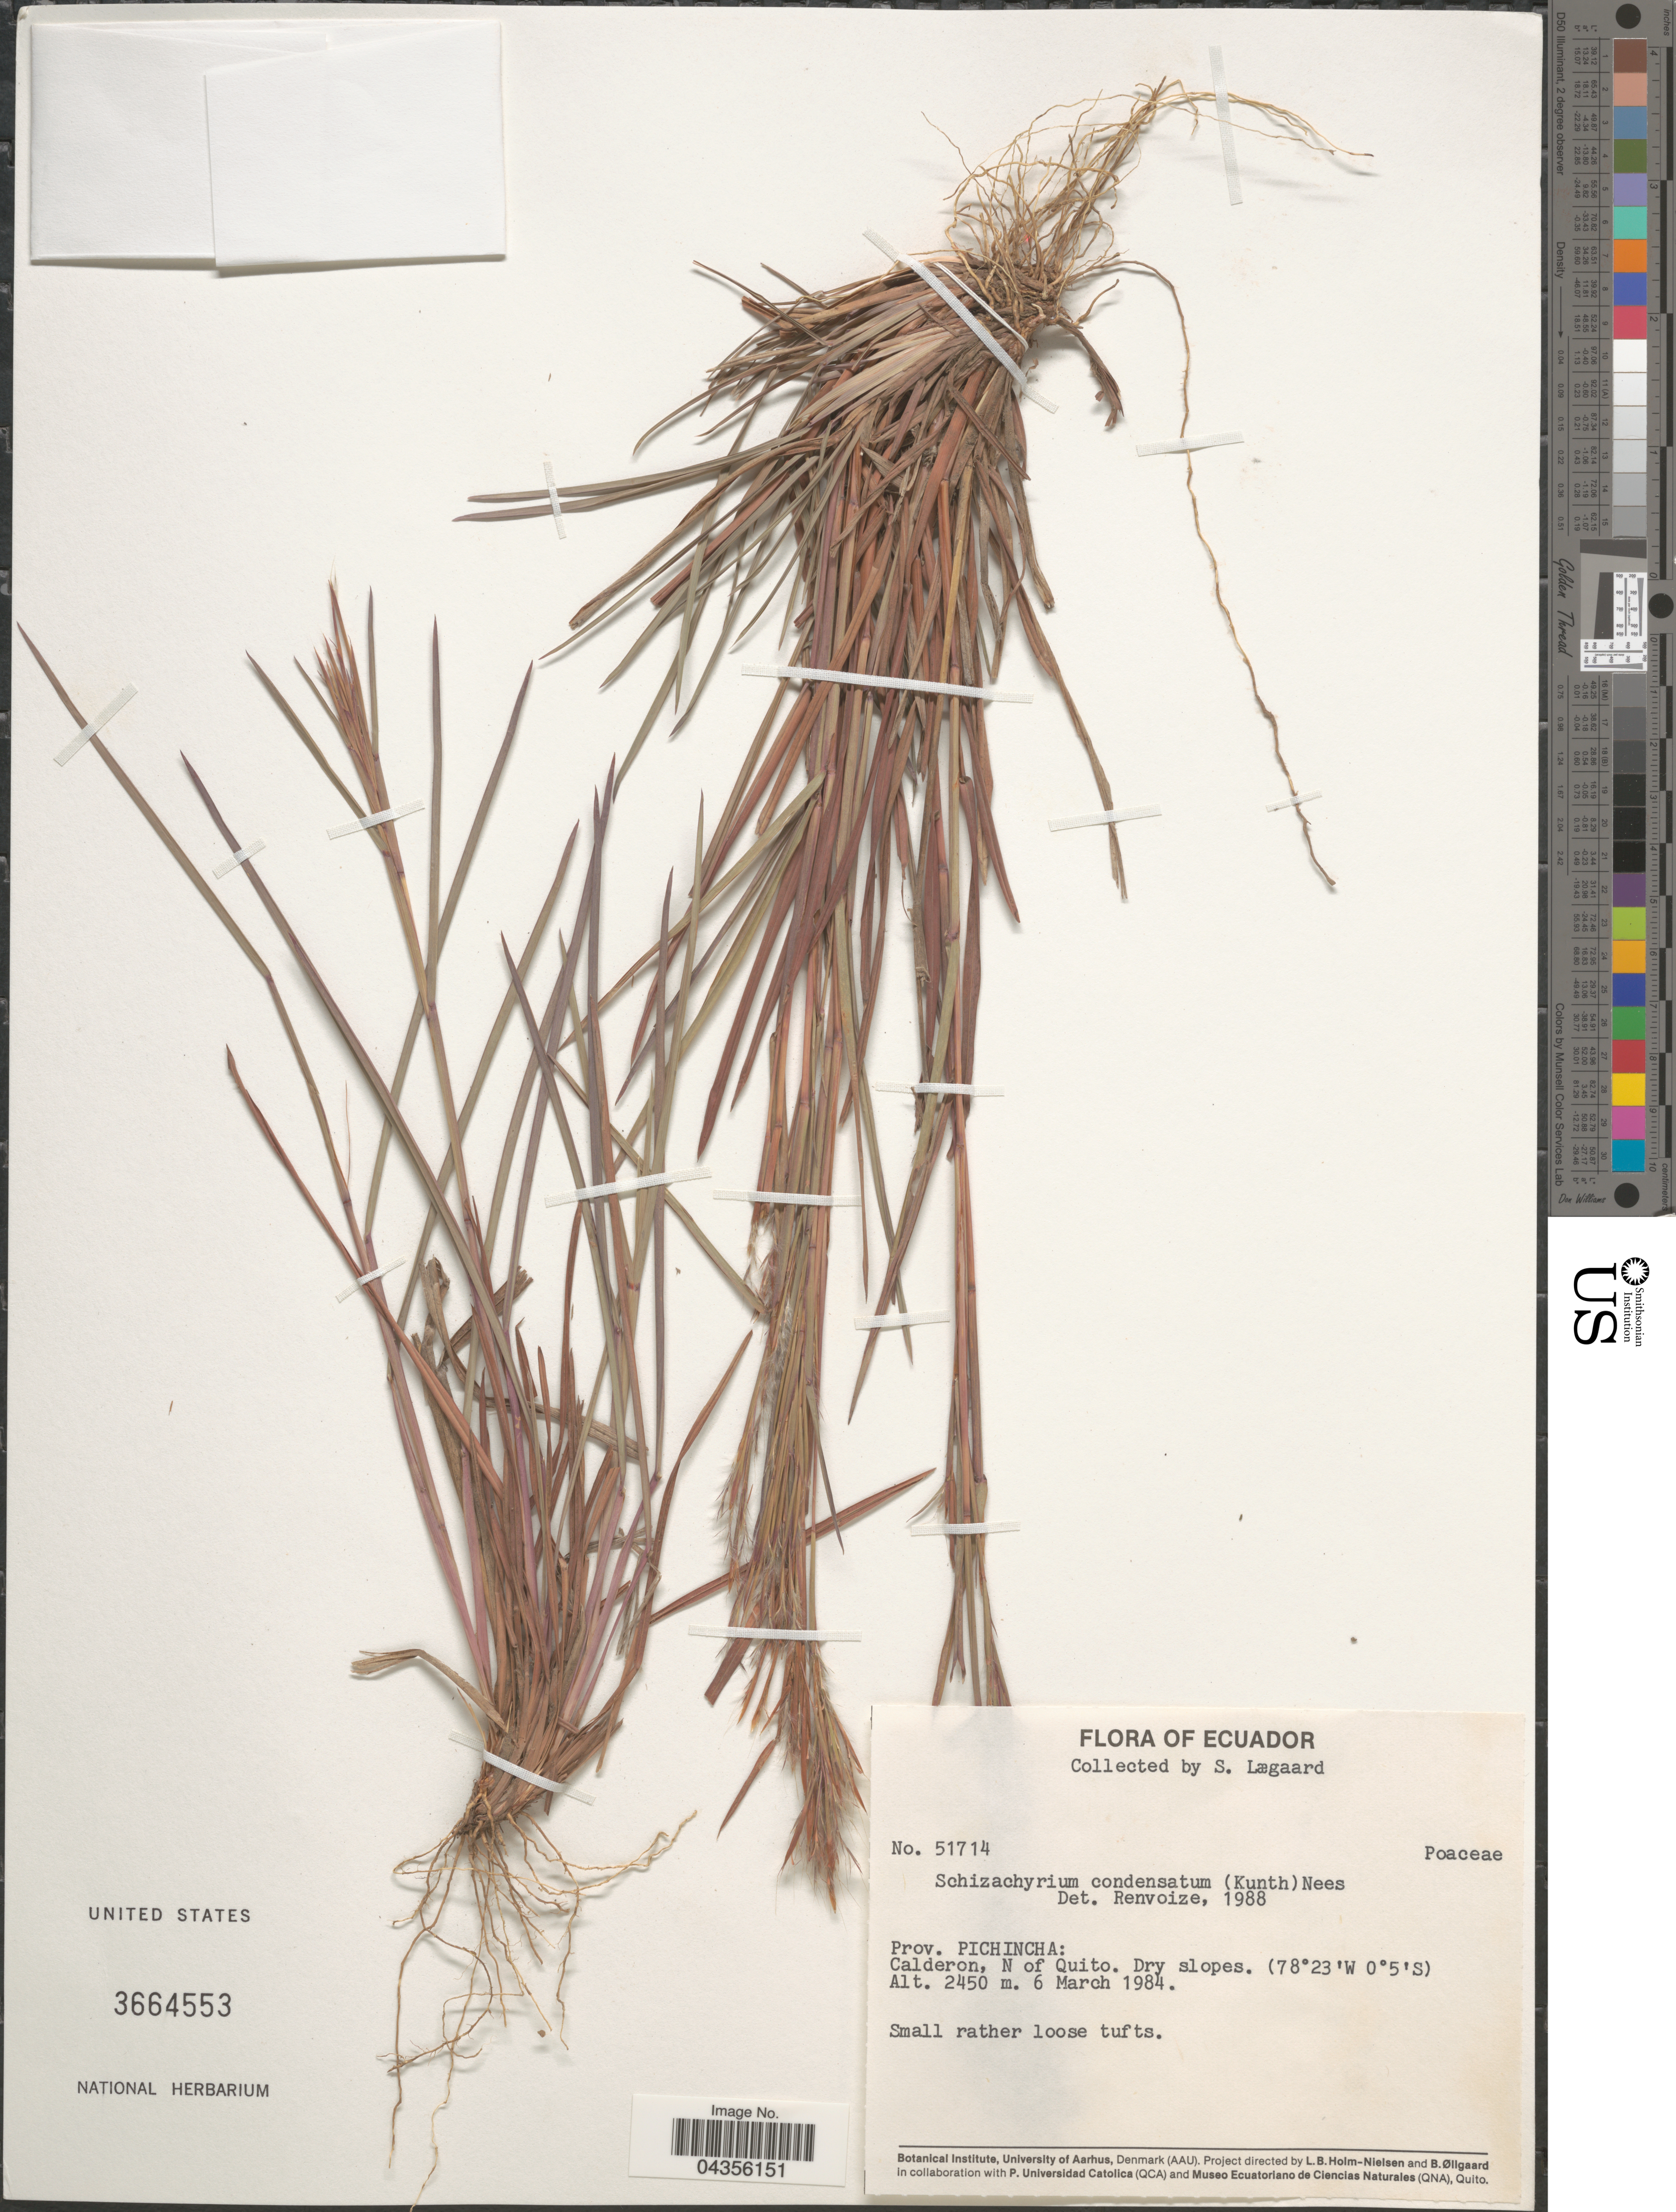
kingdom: Plantae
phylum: Tracheophyta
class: Liliopsida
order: Poales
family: Poaceae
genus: Schizachyrium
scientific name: Schizachyrium condensatum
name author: (Kunth) Nees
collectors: S. Lægaard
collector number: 51714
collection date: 1984-03-06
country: Ecuador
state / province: Pichincha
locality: Calderon, N of Quito. Dry slopes.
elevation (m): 2450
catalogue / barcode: US 3664553